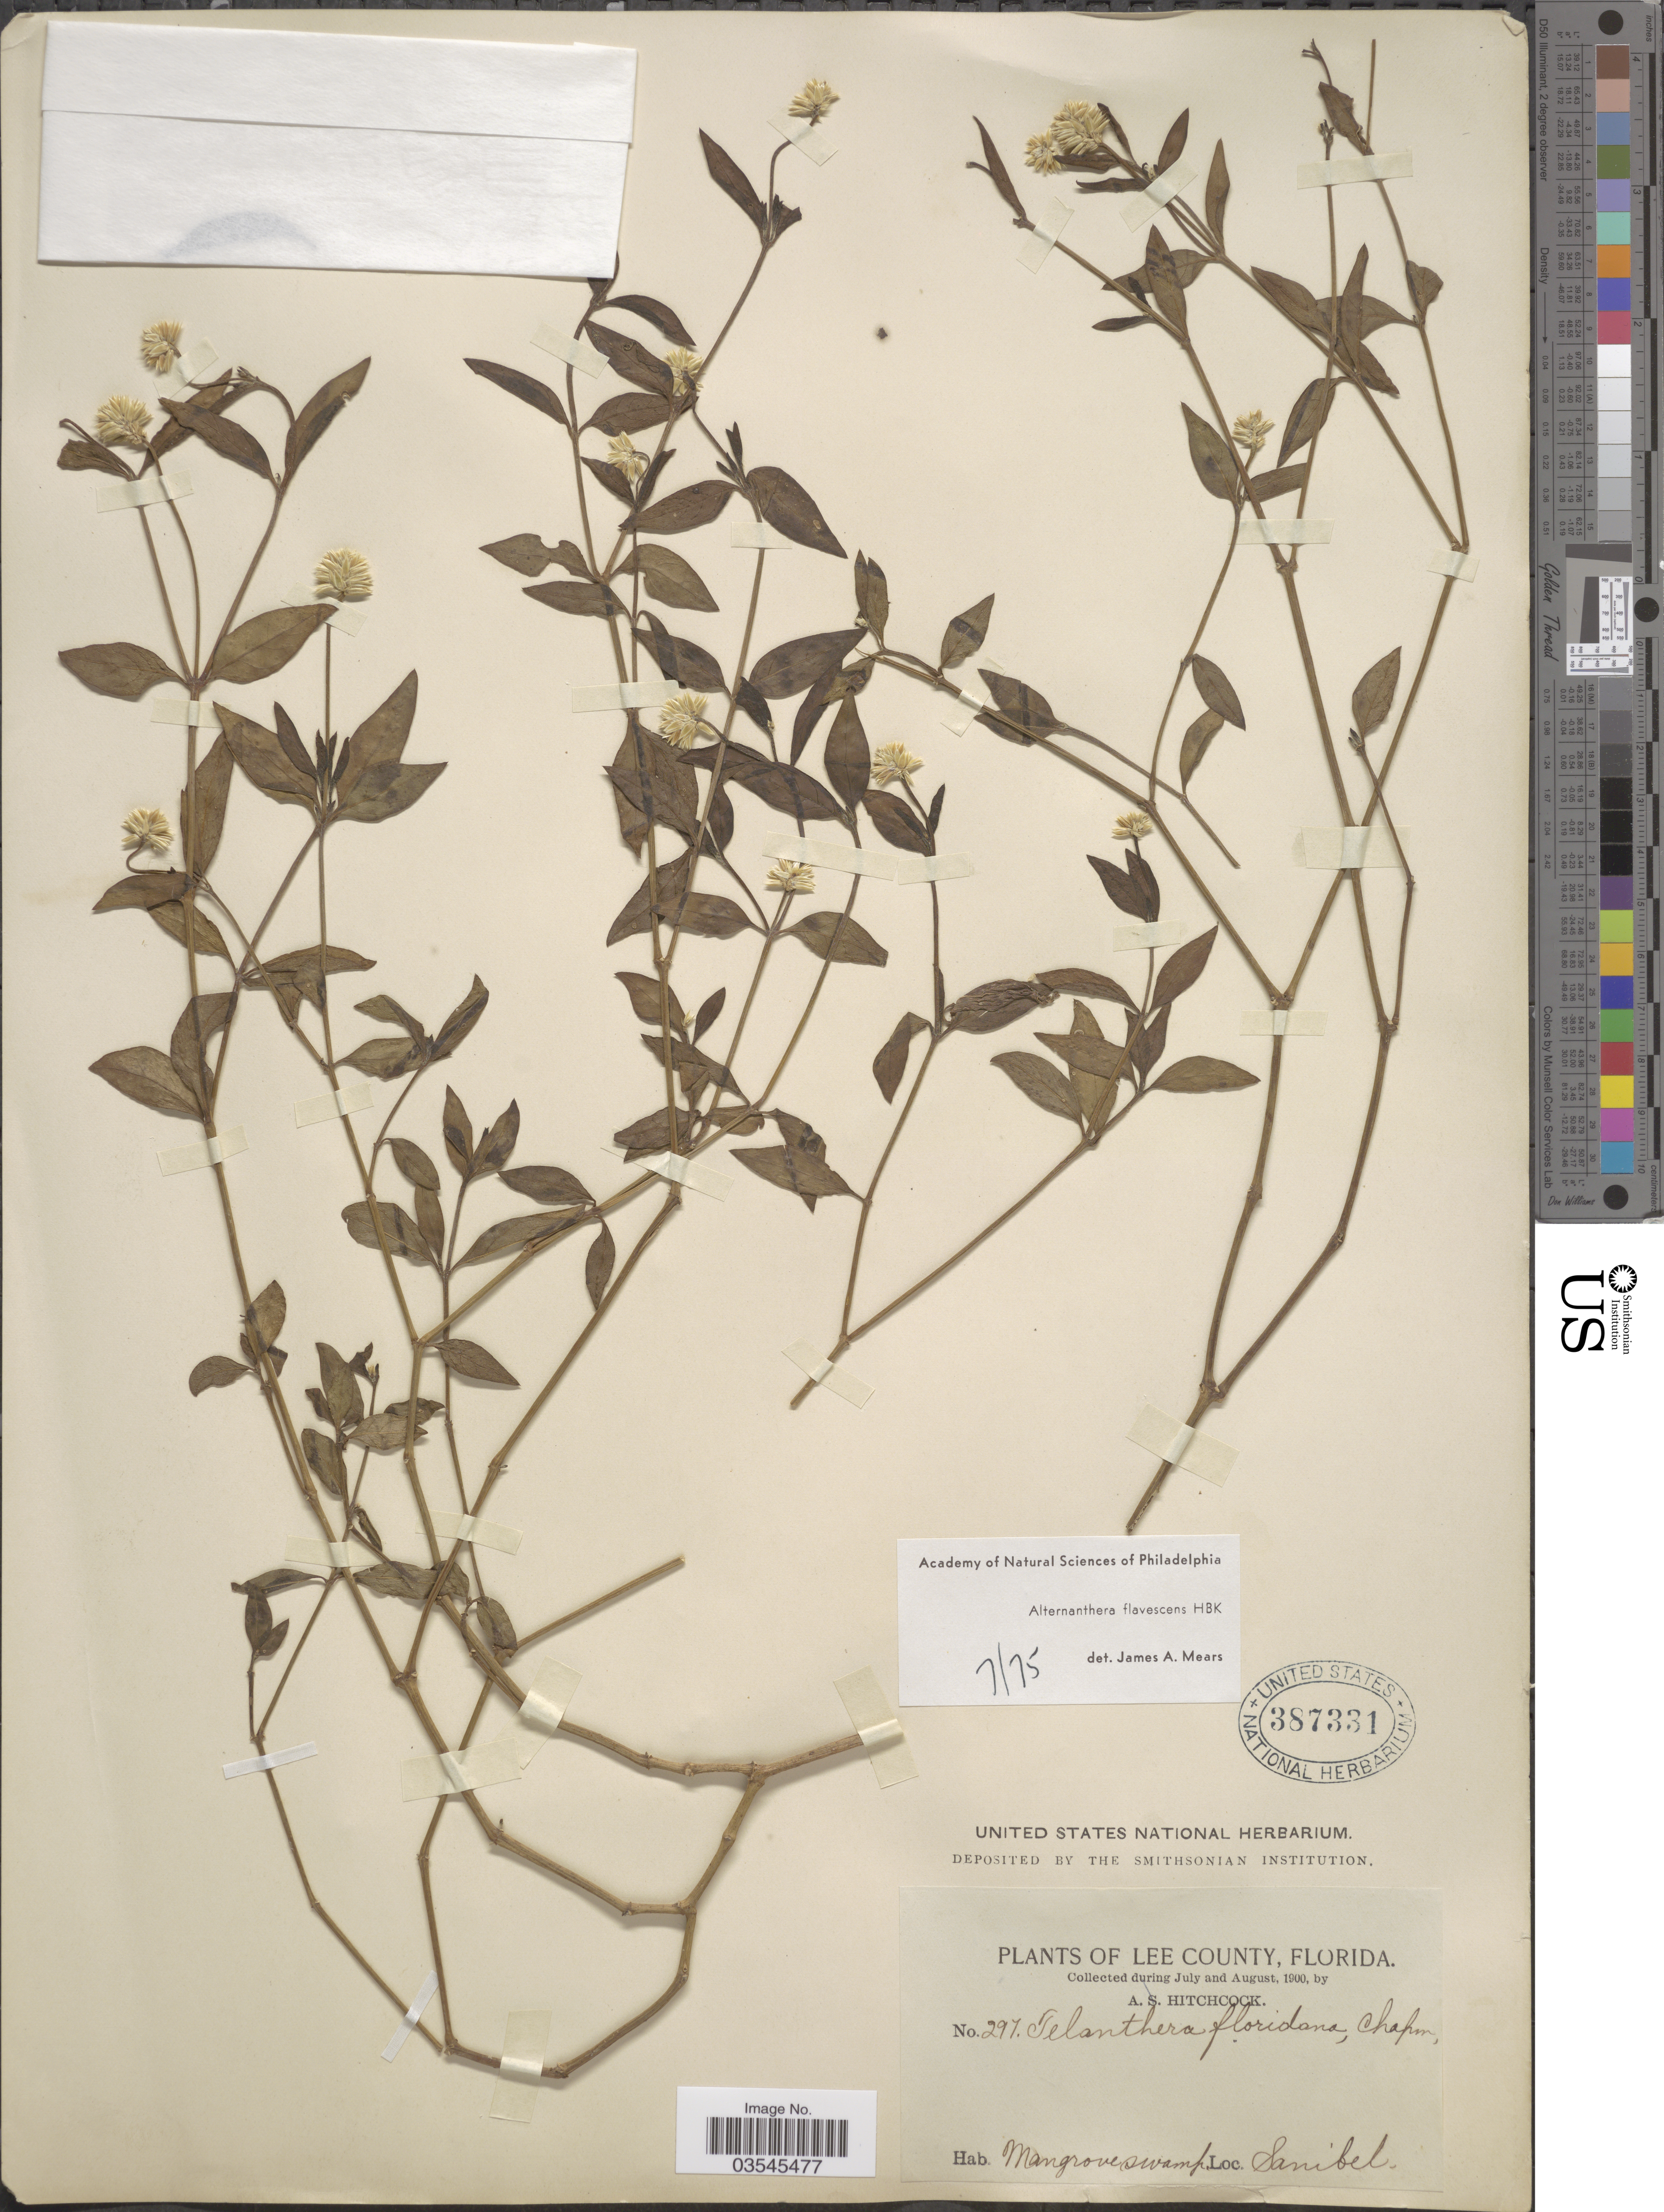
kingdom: Plantae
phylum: Tracheophyta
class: Magnoliopsida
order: Caryophyllales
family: Amaranthaceae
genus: Alternanthera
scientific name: Alternanthera flavescens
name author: Kunth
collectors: A. S. Hitchcock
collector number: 297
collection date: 1900-07/1900-08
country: United States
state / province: Florida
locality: Lee County. Mangrove swamp. Sanibel.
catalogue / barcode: US 387331